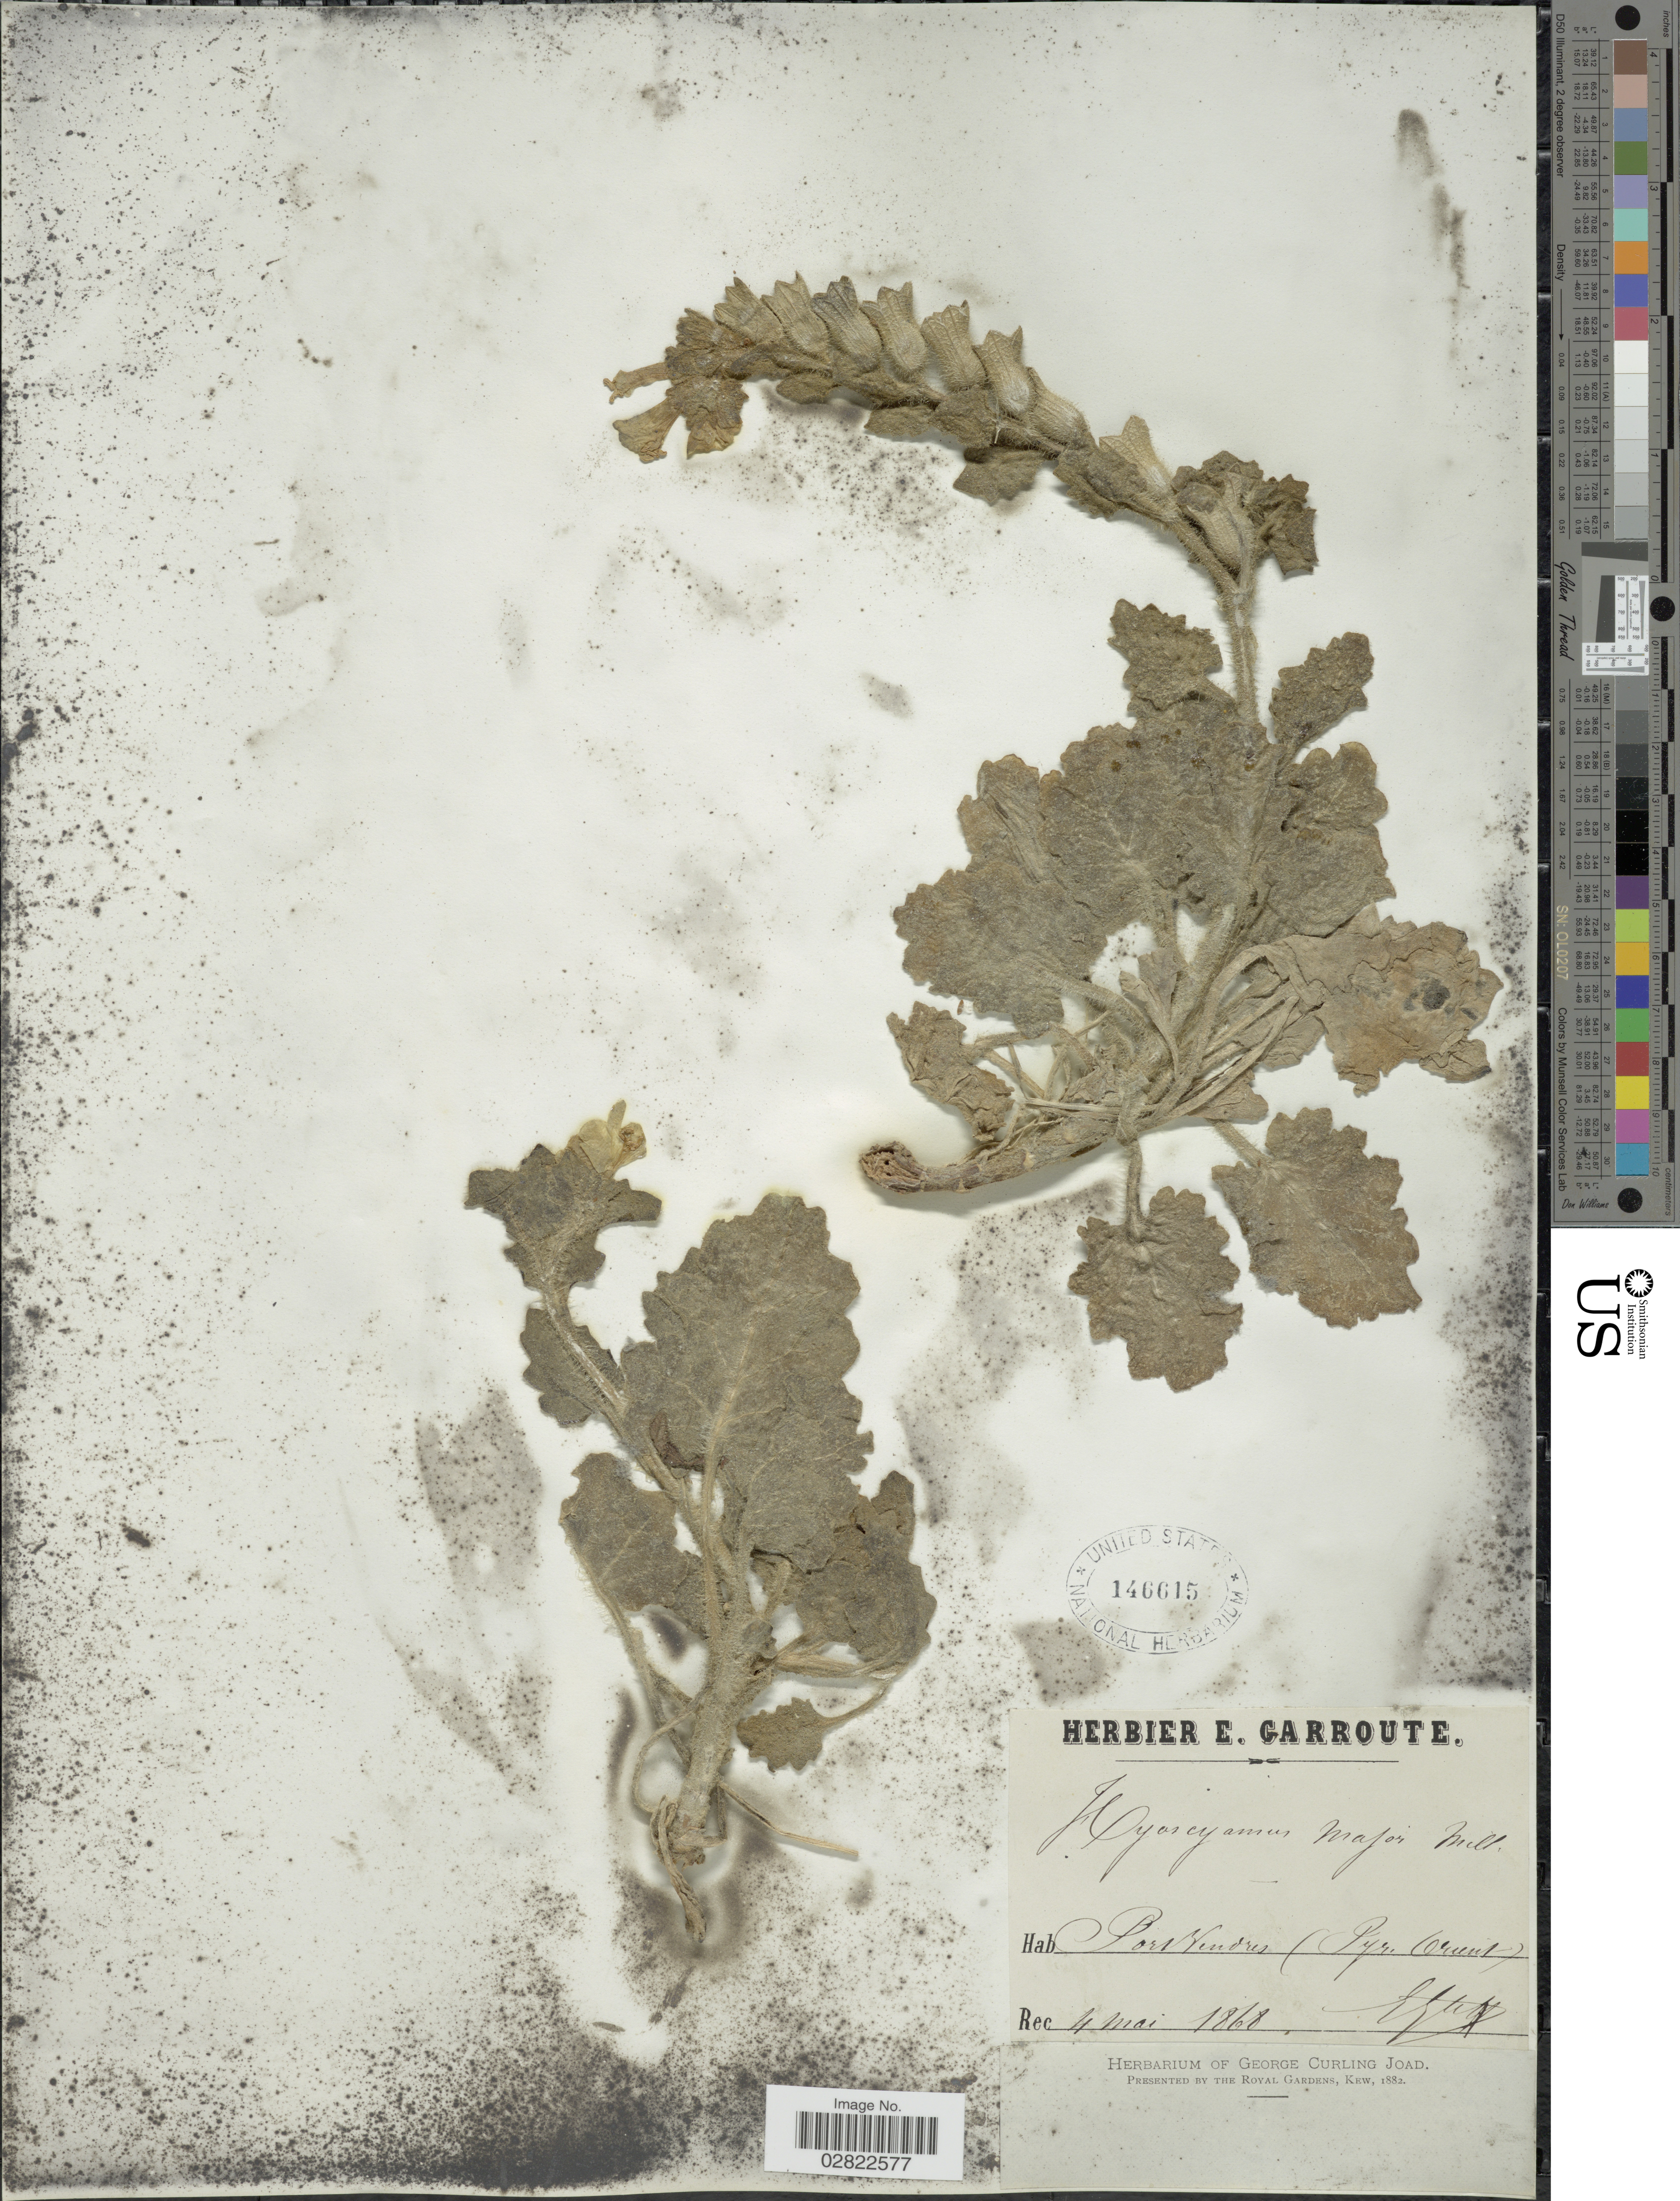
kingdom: Plantae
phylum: Tracheophyta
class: Magnoliopsida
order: Solanales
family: Solanaceae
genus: Hyoscyamus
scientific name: Hyoscyamus major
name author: Mill.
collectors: E. Garroute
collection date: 1868-05-04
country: France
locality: Port Vendres (Pyr. Orient).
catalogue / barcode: US 146615